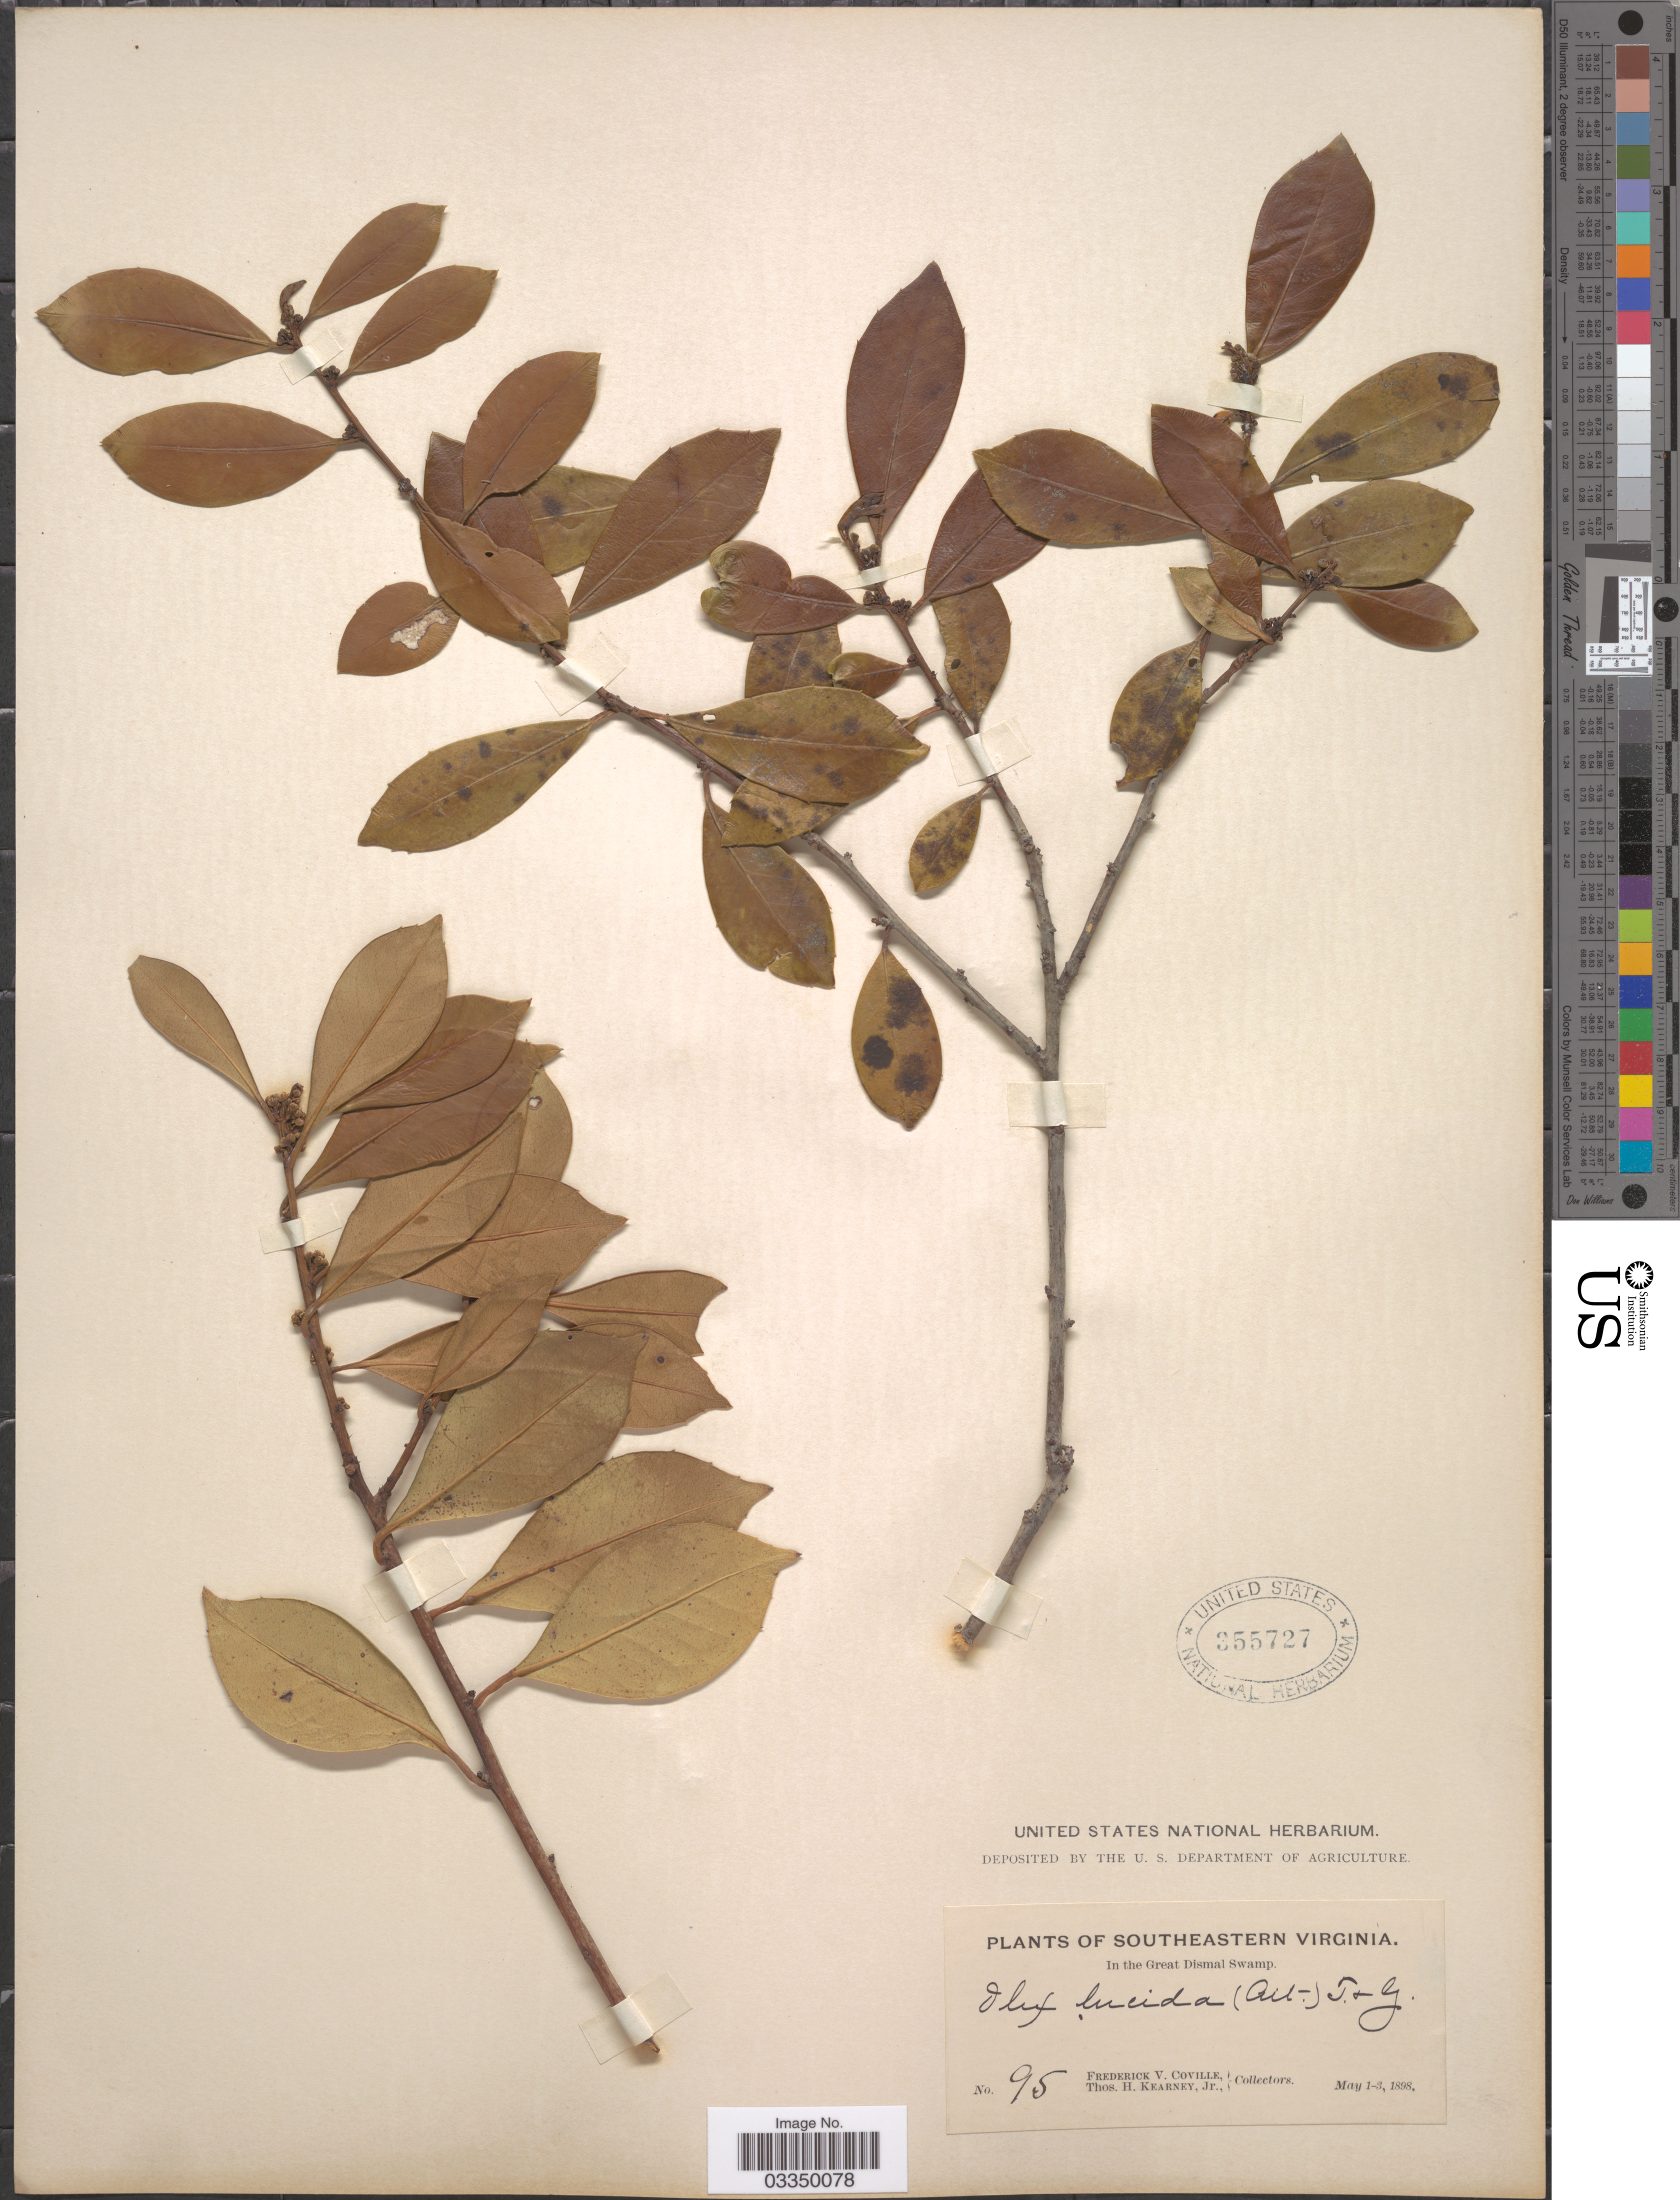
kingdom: Plantae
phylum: Tracheophyta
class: Magnoliopsida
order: Aquifoliales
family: Aquifoliaceae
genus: Ilex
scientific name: Ilex lucida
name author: Torr. & A. Gray ex S. Watson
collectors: F. V. Coville & T. H. Kearney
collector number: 95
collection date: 1898-05-01/1898-05-03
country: United States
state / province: Virginia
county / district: City of Chesapeake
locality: Southeastern Virginia. In the Great Dismal Swamp.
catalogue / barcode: US 355727